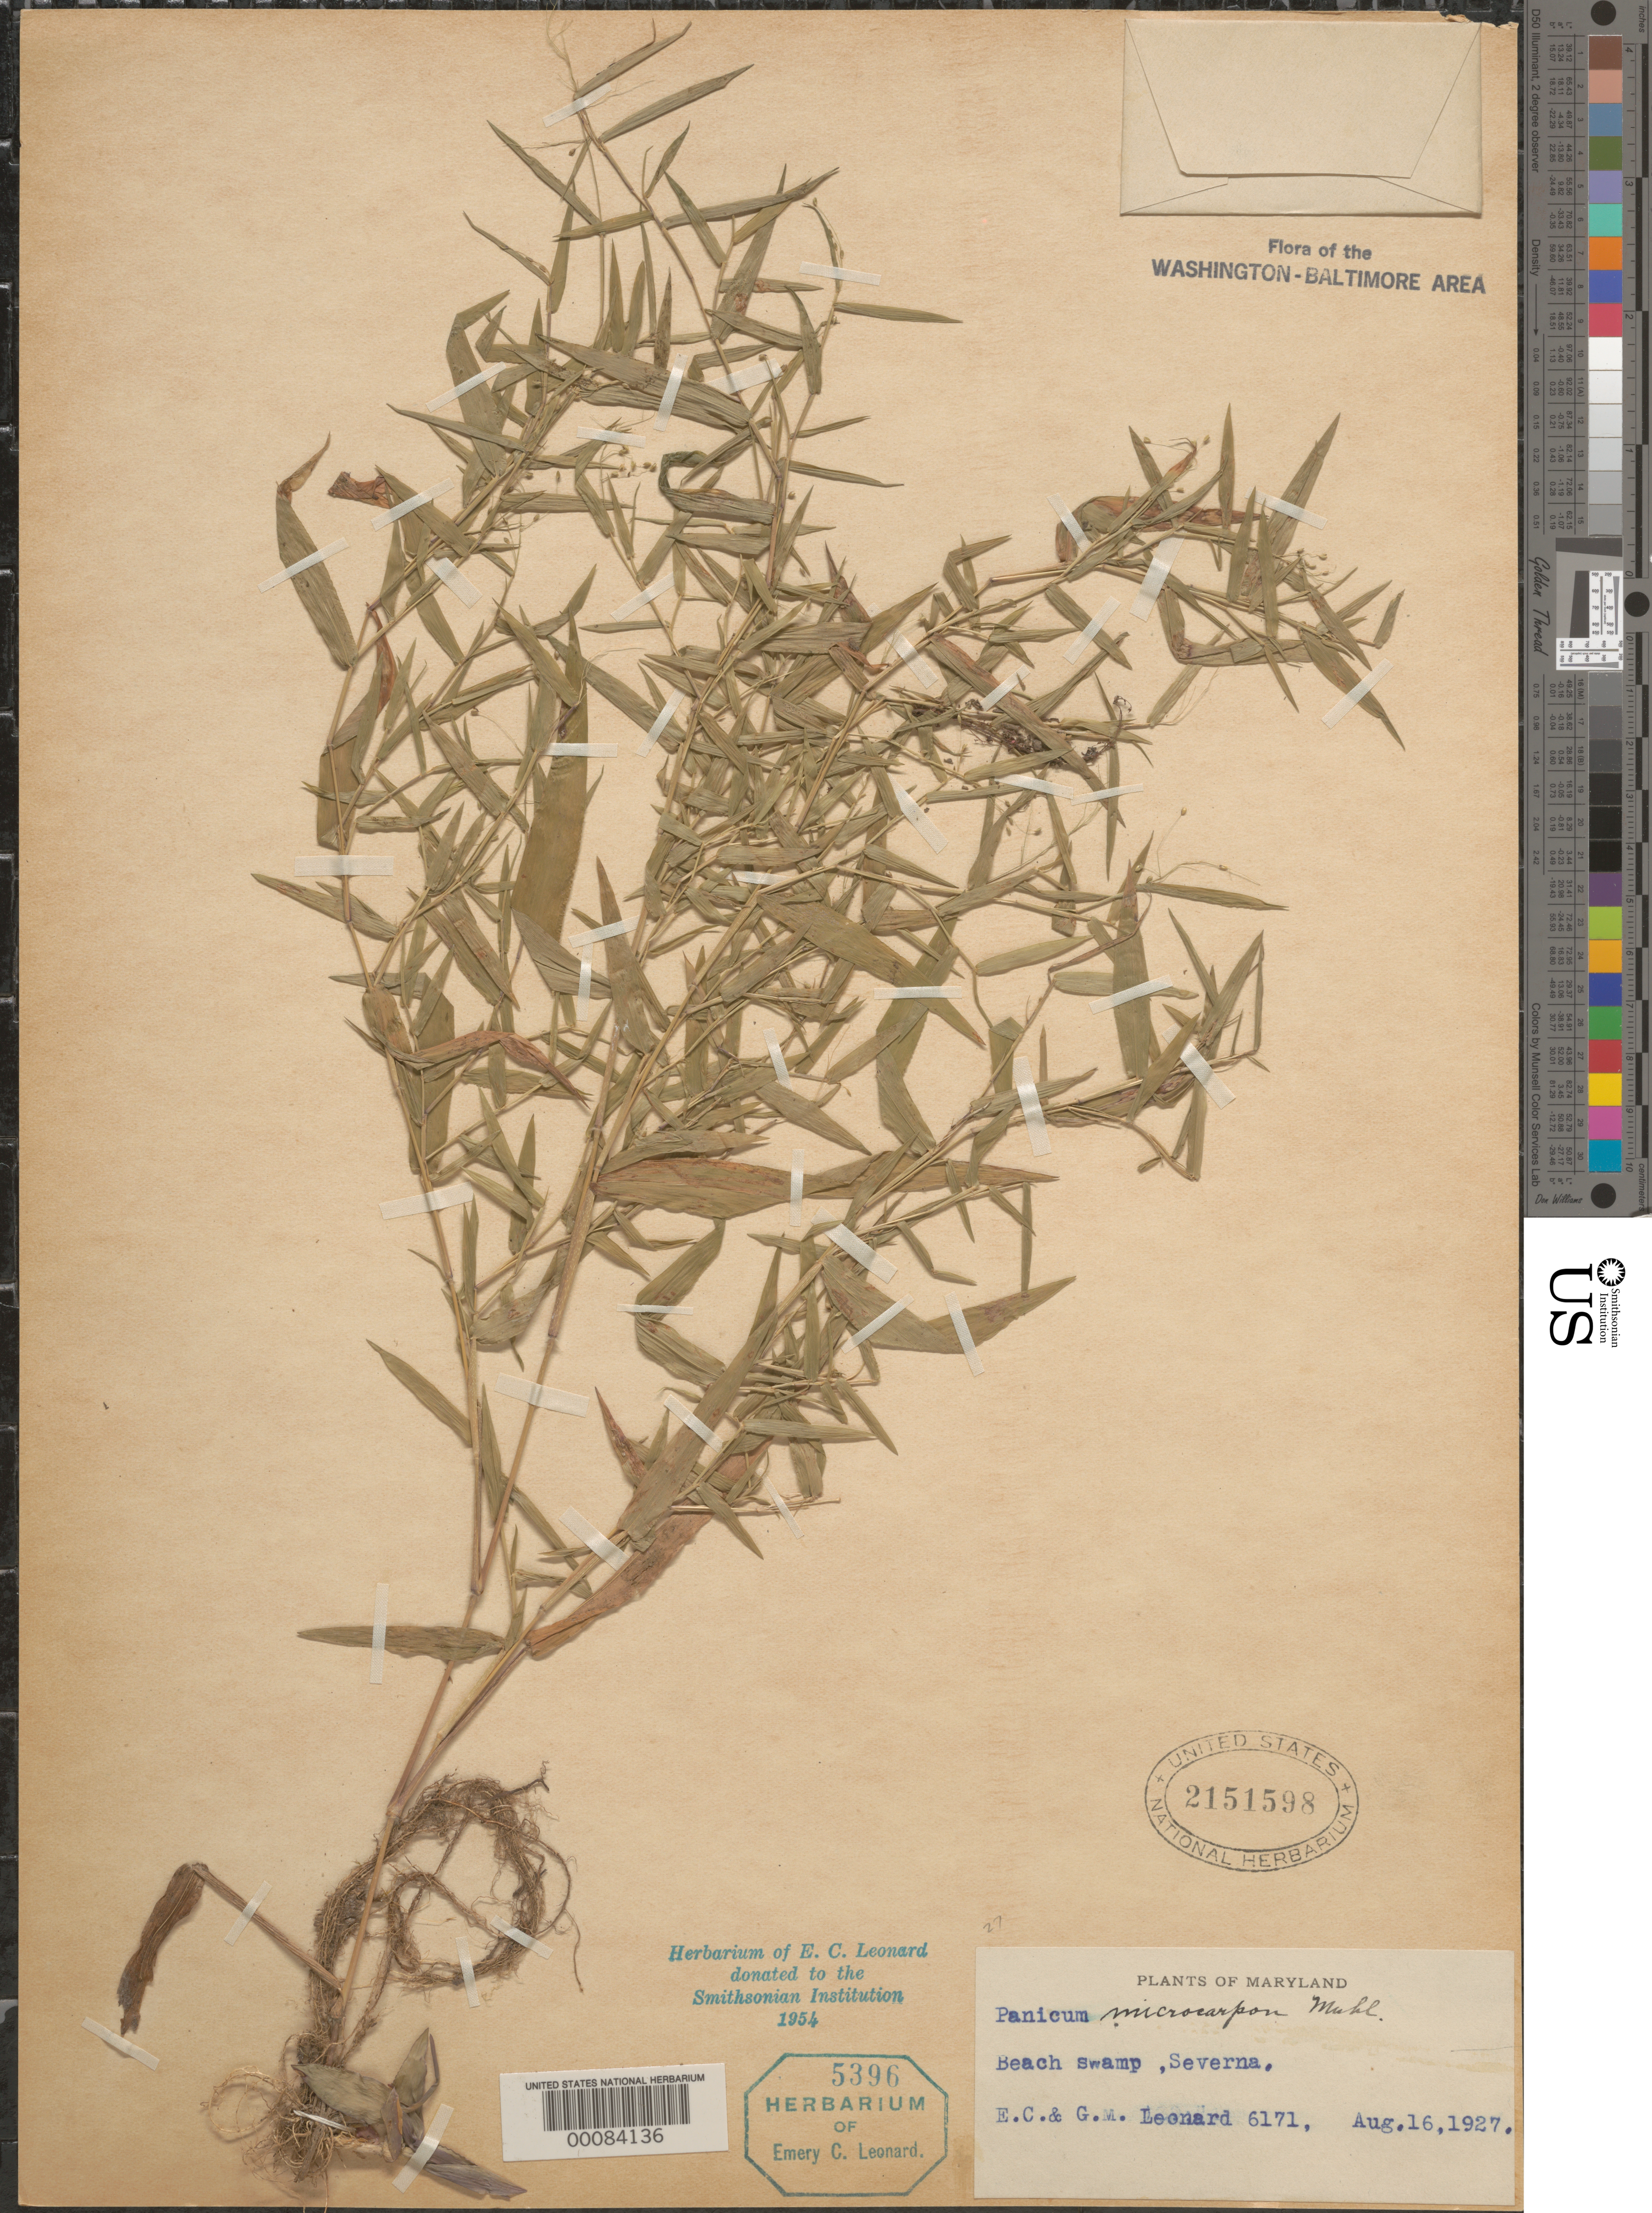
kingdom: Plantae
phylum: Tracheophyta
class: Liliopsida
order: Poales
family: Poaceae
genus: Dichanthelium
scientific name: Dichanthelium dichotomum var. dichotomum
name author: (L.) Gould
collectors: E. C. Leonard & G. M. Leonard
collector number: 6171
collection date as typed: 16 Aug 1927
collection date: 1927-08-16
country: United States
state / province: Maryland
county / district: Anne Arundel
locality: Severna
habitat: Beach swamp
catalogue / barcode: US 2151598